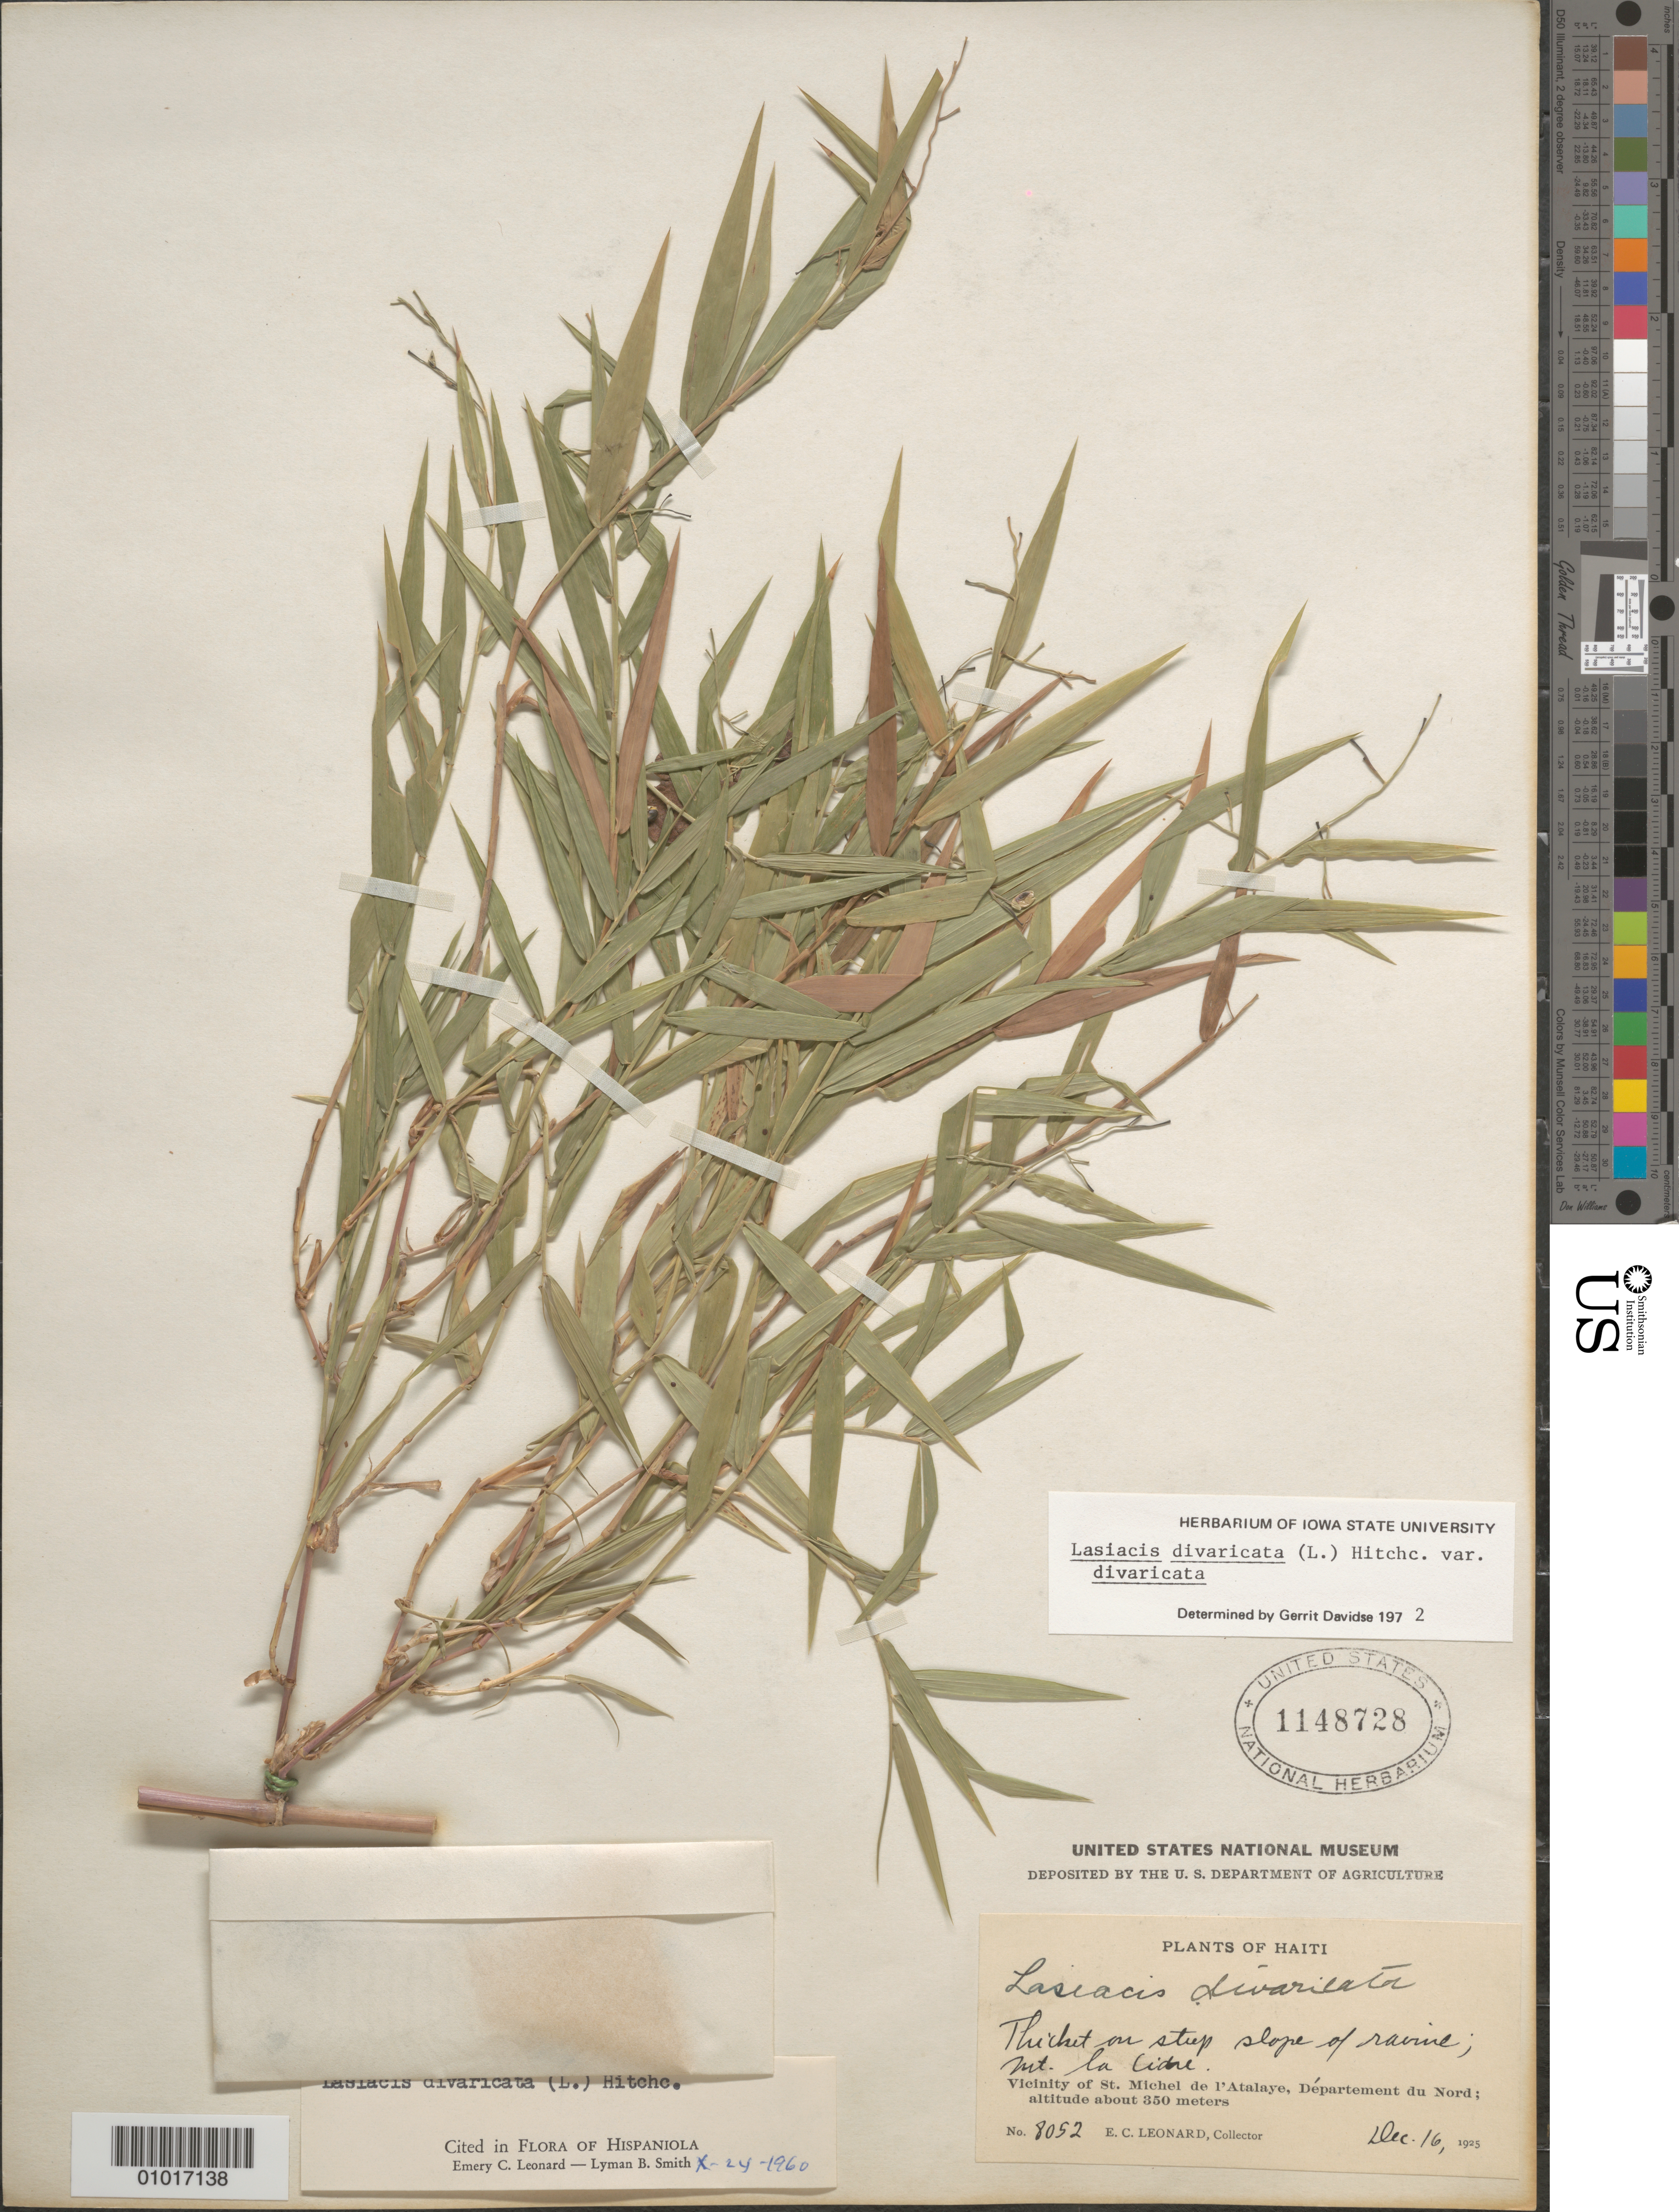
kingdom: Plantae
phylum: Tracheophyta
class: Liliopsida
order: Poales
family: Poaceae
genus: Lasiacis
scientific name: Lasiacis divaricata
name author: (L.) Hitchc.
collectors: E. C. Leonard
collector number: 8052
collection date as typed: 16 Dec 1925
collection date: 1925-12-16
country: Haiti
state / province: Artibonite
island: Hispaniola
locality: Vicinity of St. Michel de I'Atalaye, Department du Nord.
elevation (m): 350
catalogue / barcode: US 1148728